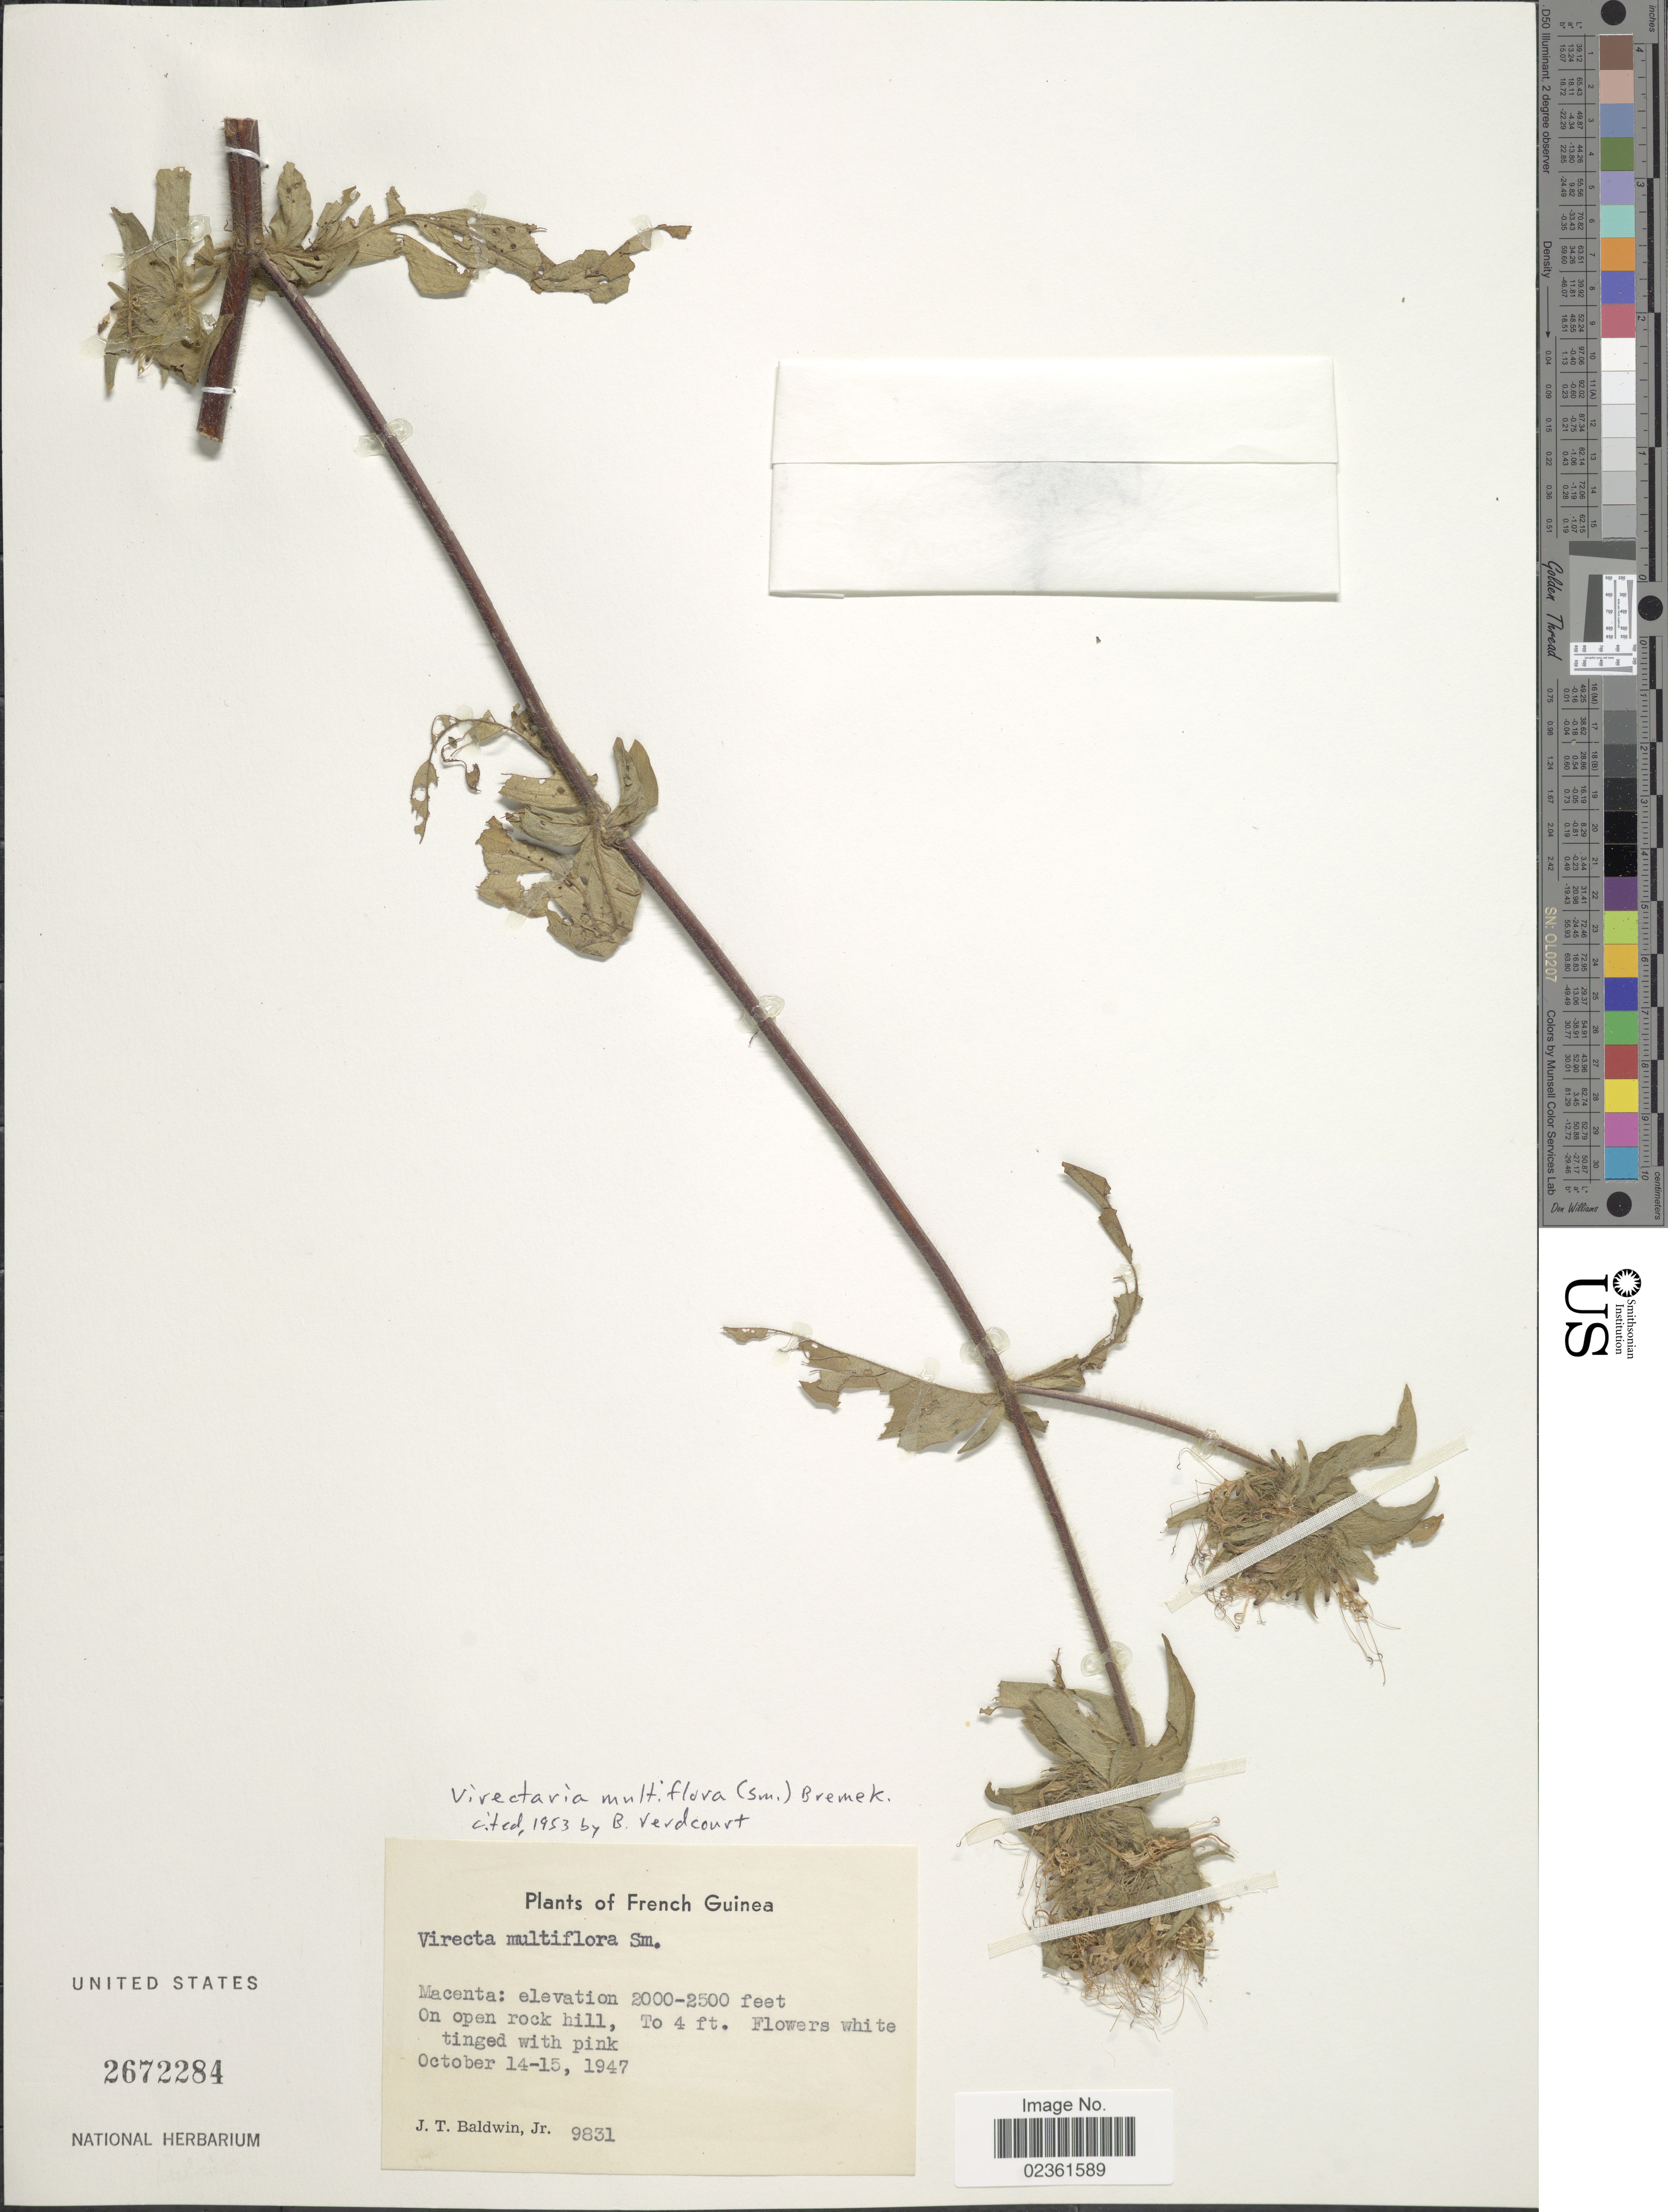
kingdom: Plantae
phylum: Tracheophyta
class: Magnoliopsida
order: Gentianales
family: Rubiaceae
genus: Virectaria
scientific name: Virectaria multiflora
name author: (Sm.) Bremek.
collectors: J. T. Baldwin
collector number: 931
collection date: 1947-10-14/1947-10-15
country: French Guiana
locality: Macenta, on open rock hill.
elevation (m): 610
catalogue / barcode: US 2672284